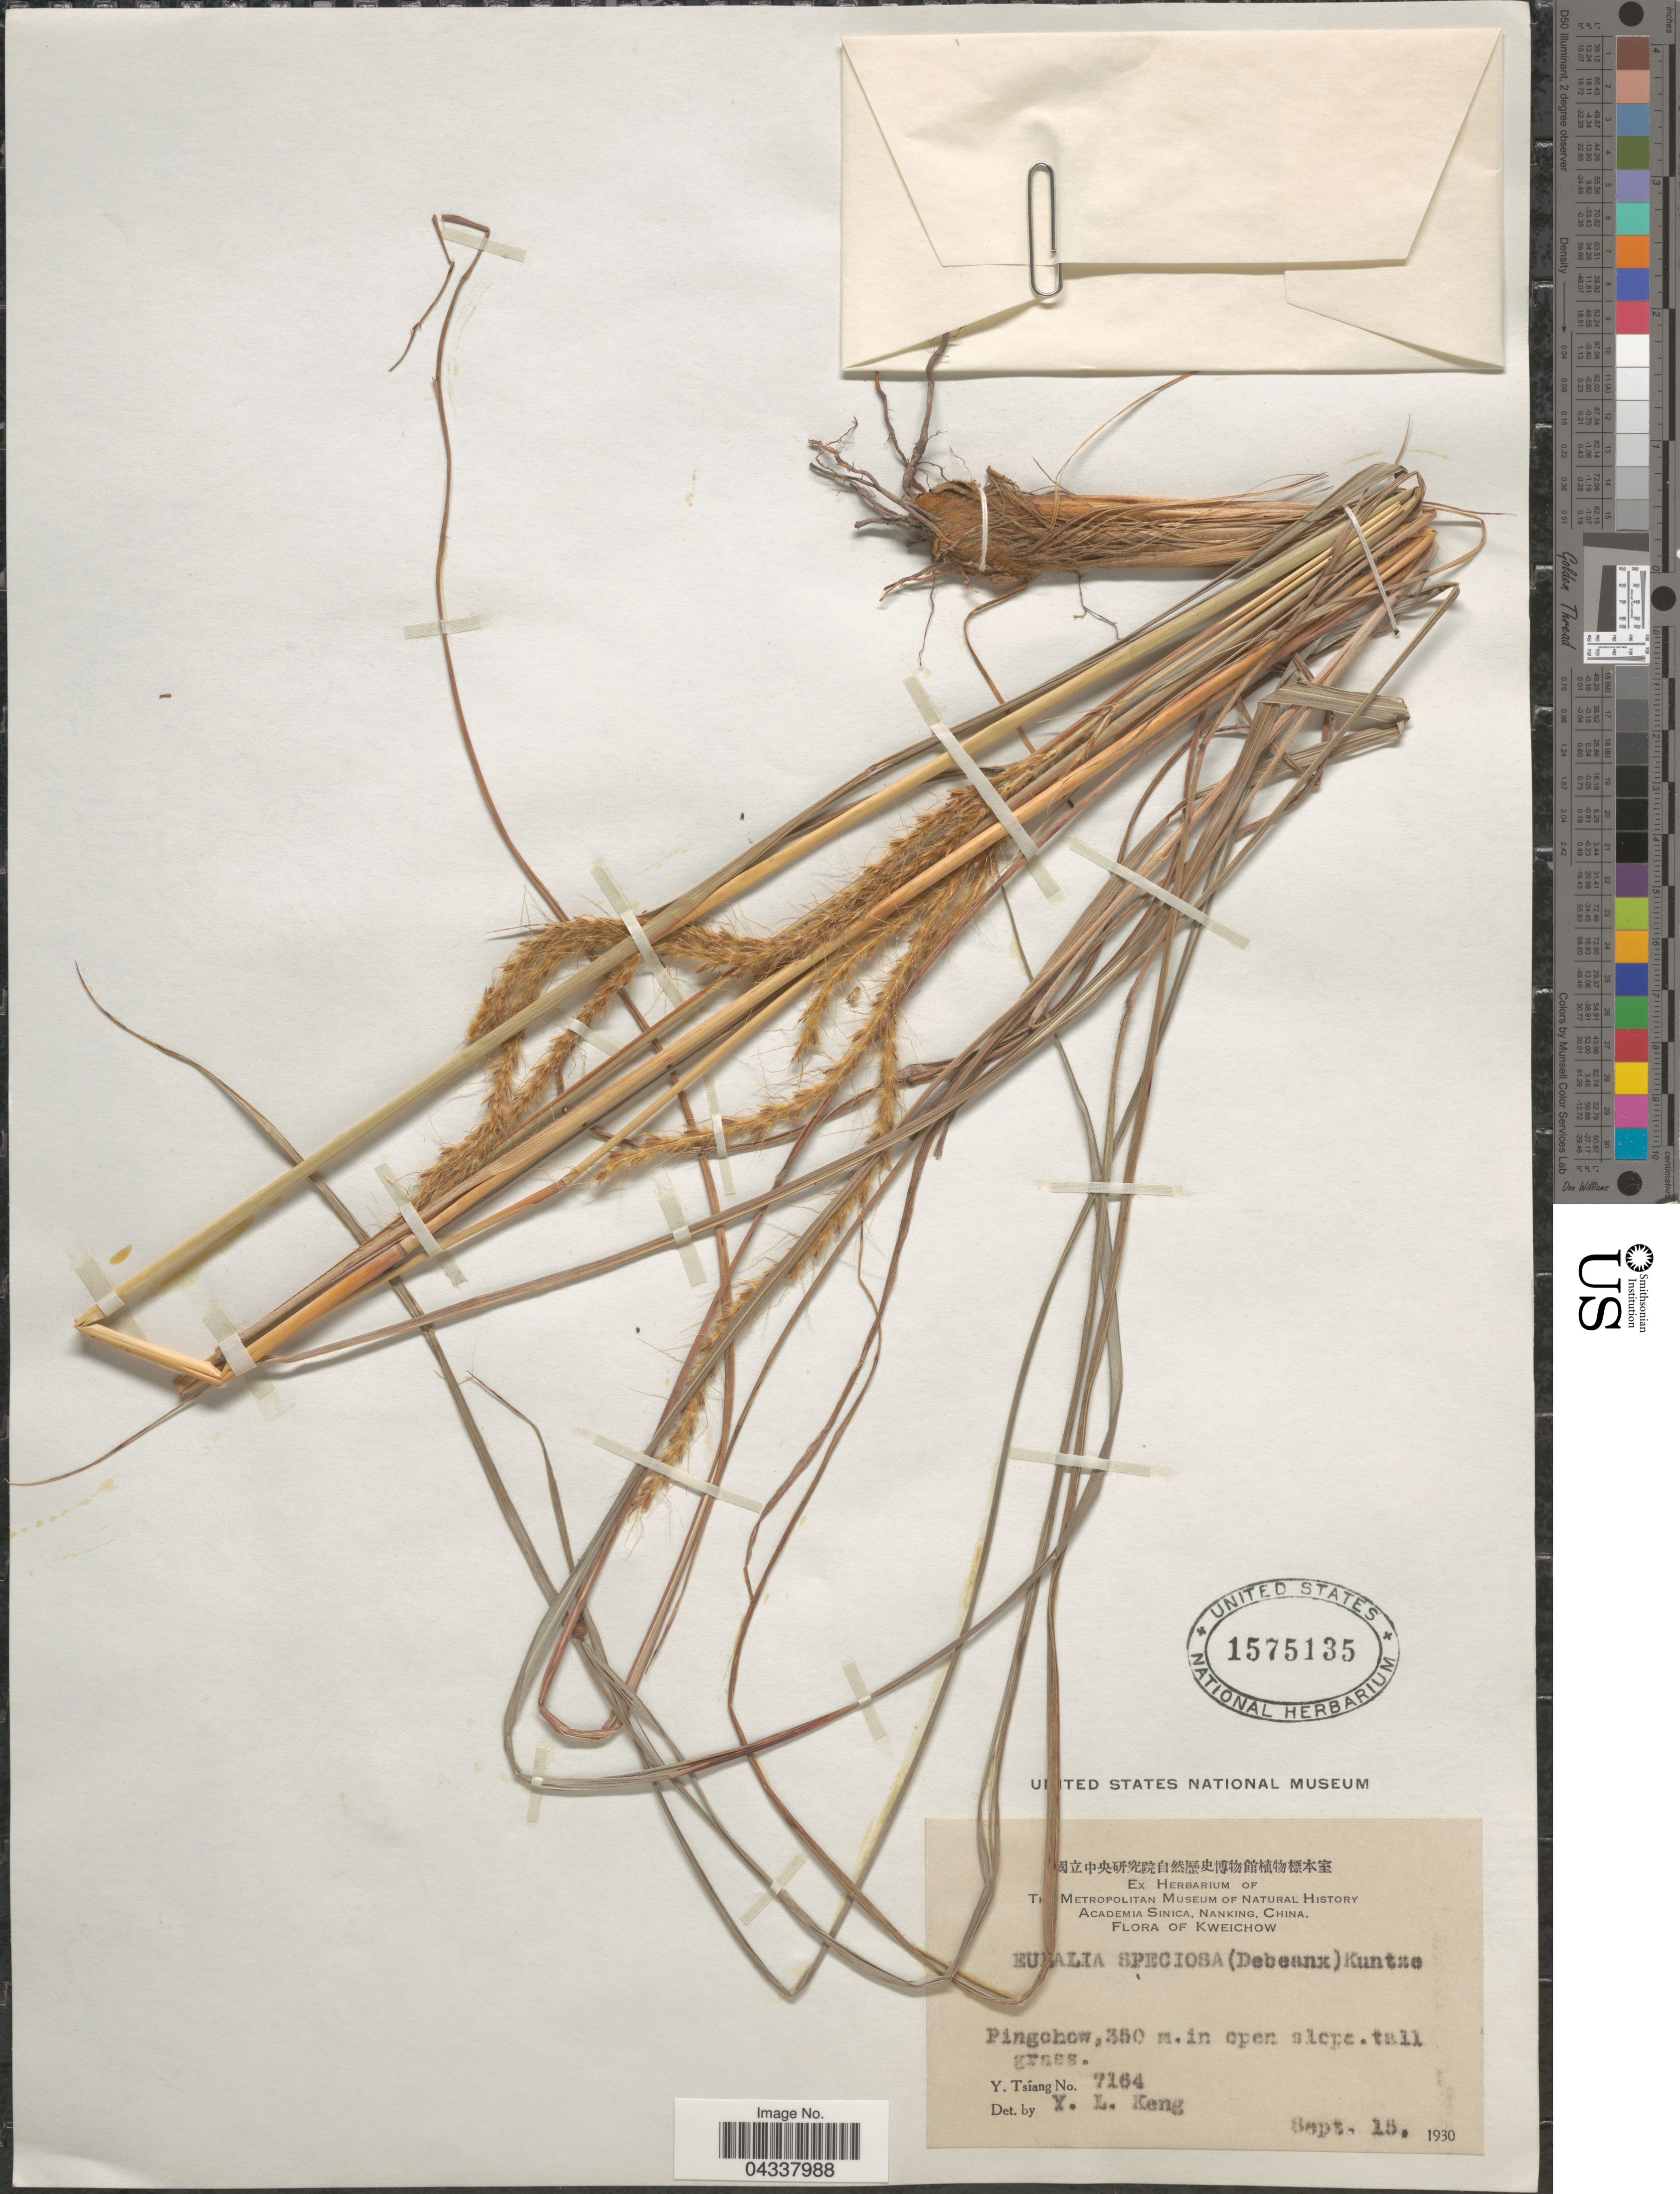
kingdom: Plantae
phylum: Tracheophyta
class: Liliopsida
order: Poales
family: Poaceae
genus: Pseudopogonatherum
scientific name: Pseudopogonatherum speciosum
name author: (Debeaux) Ohwi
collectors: Y. Tsiang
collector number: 7164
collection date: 1930-09-15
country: China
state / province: Guizhou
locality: Kweichow. Pingchow.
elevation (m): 350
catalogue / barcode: US 1575135